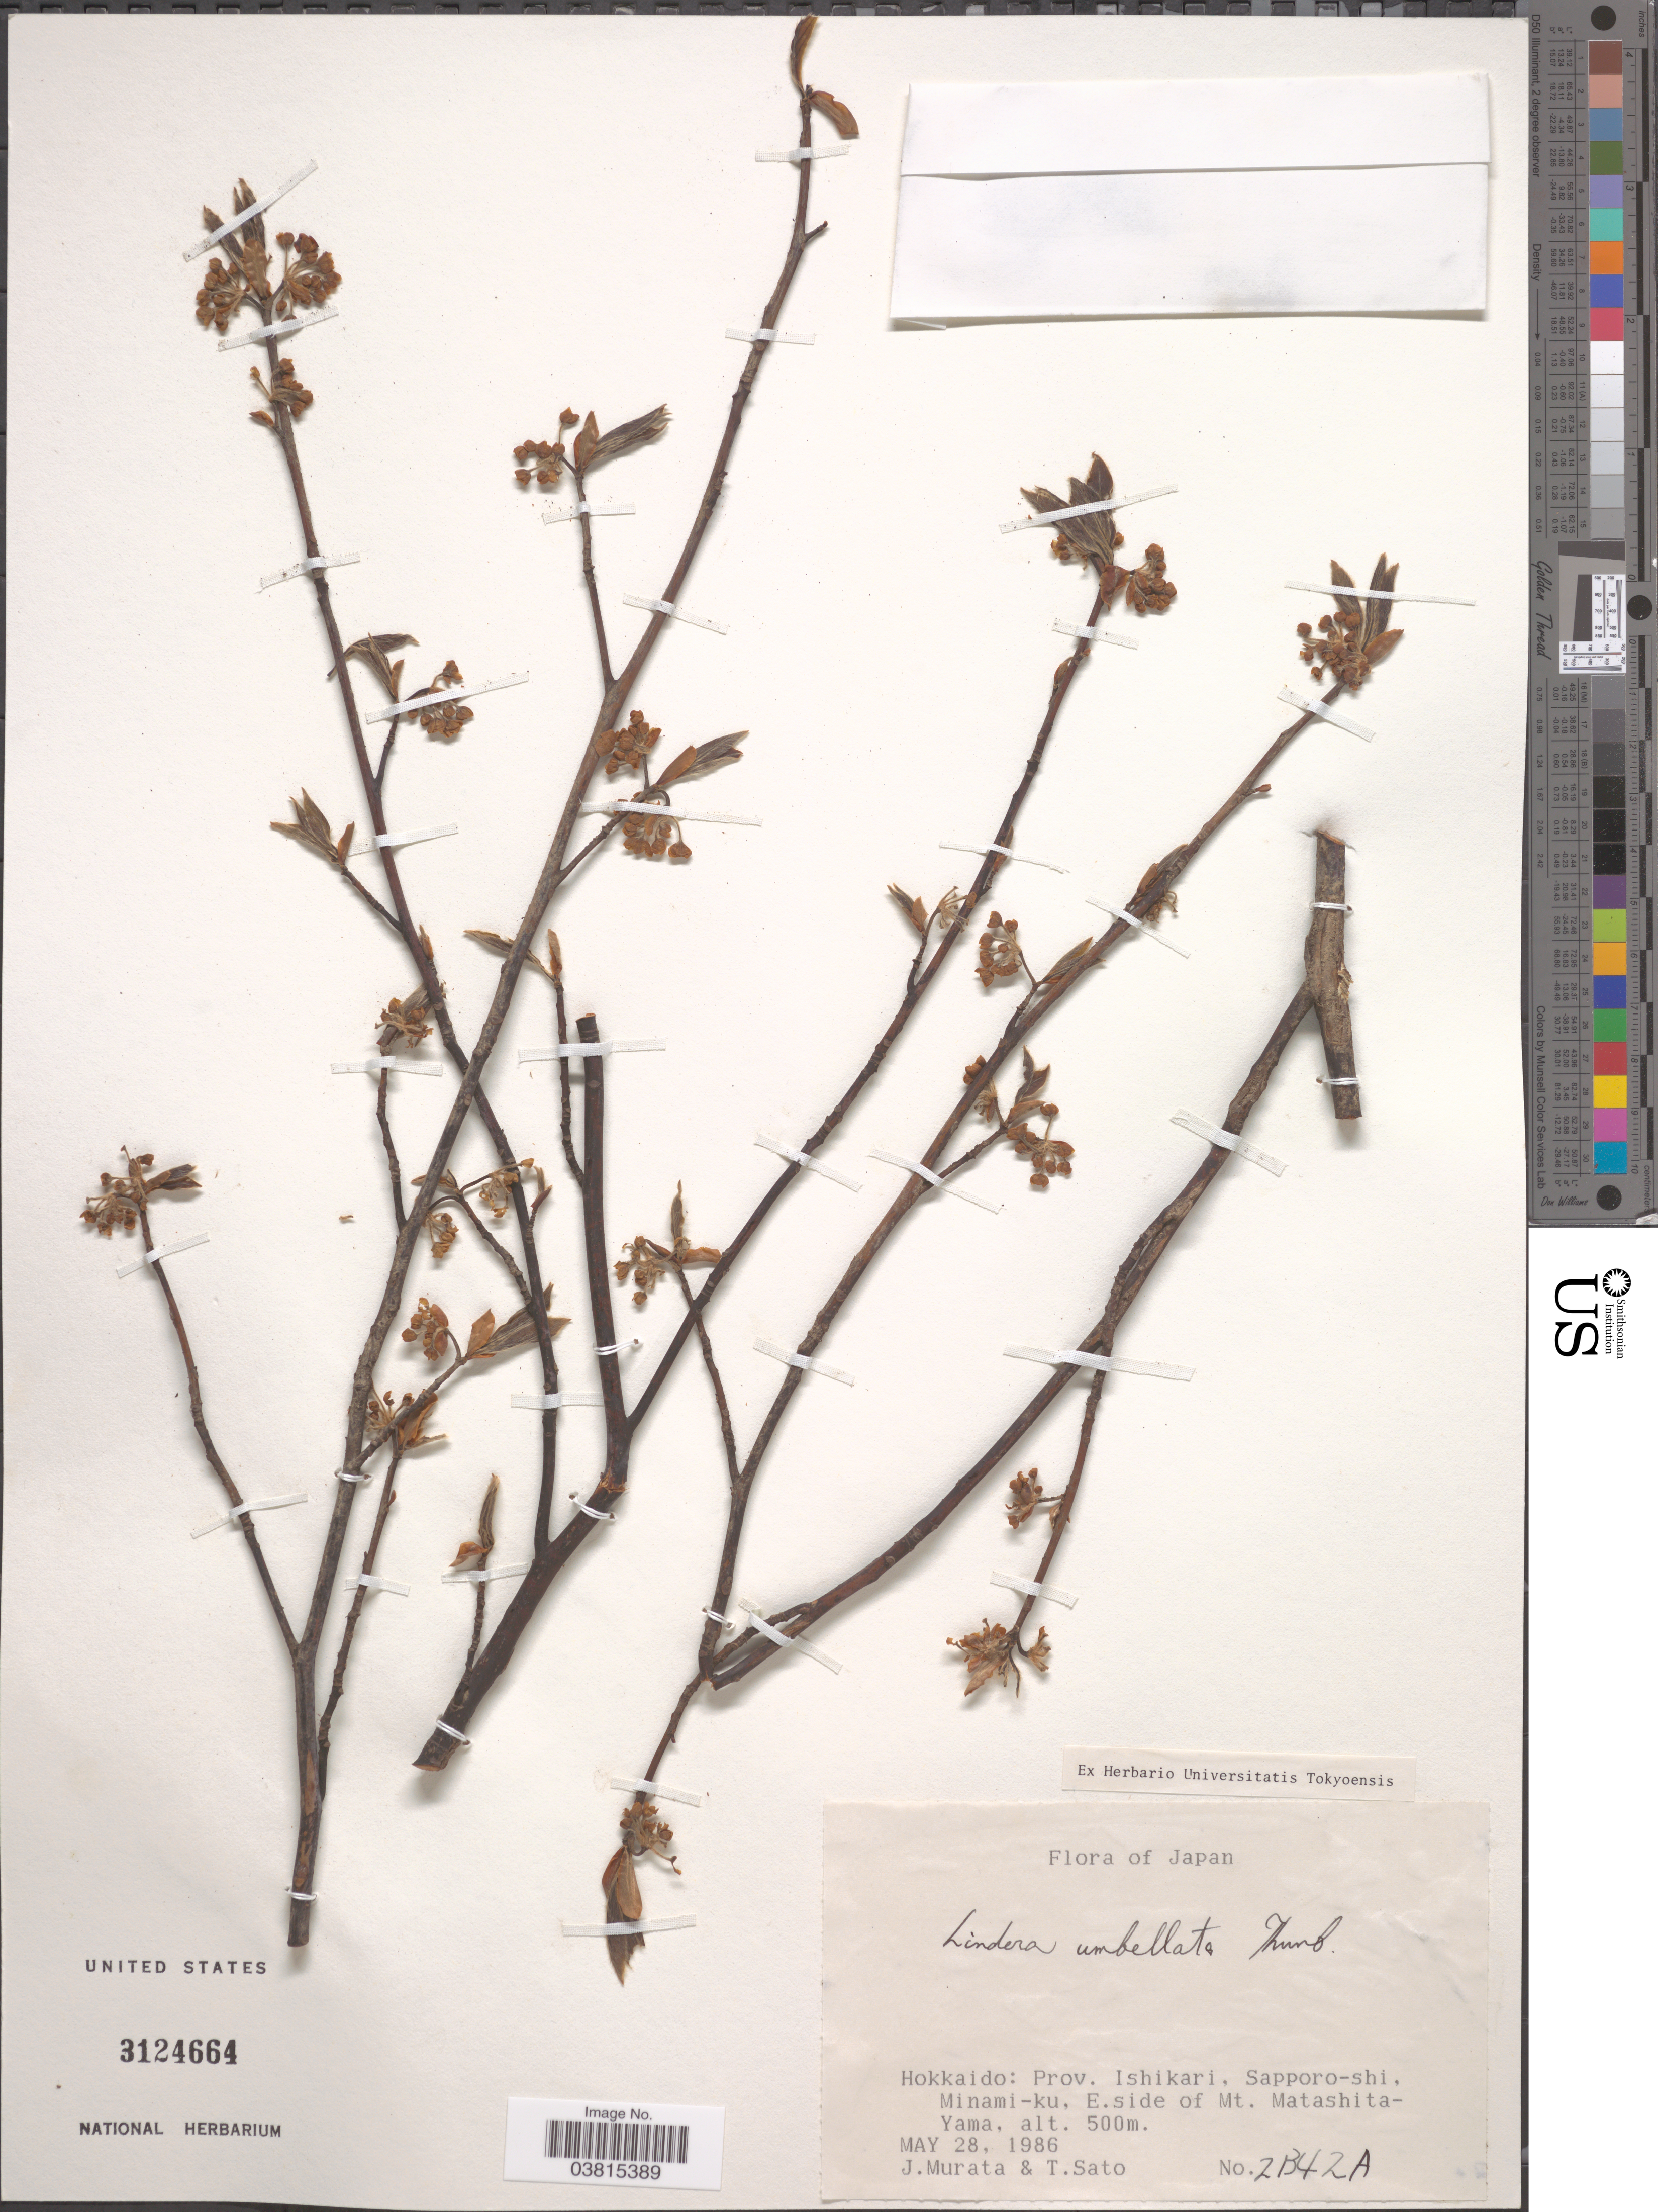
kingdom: Plantae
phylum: Tracheophyta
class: Magnoliopsida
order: Laurales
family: Lauraceae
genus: Lindera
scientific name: Lindera umbellata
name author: Thunb.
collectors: J. Murata & T. Sato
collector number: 2B42A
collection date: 1986-05-28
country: Japan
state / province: Hokkaidō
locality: Prov. Ishikari, Sapporo-shi, Minami-ku, E.side of Mt. Matashita-Yama.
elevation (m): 500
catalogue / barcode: US 3124664